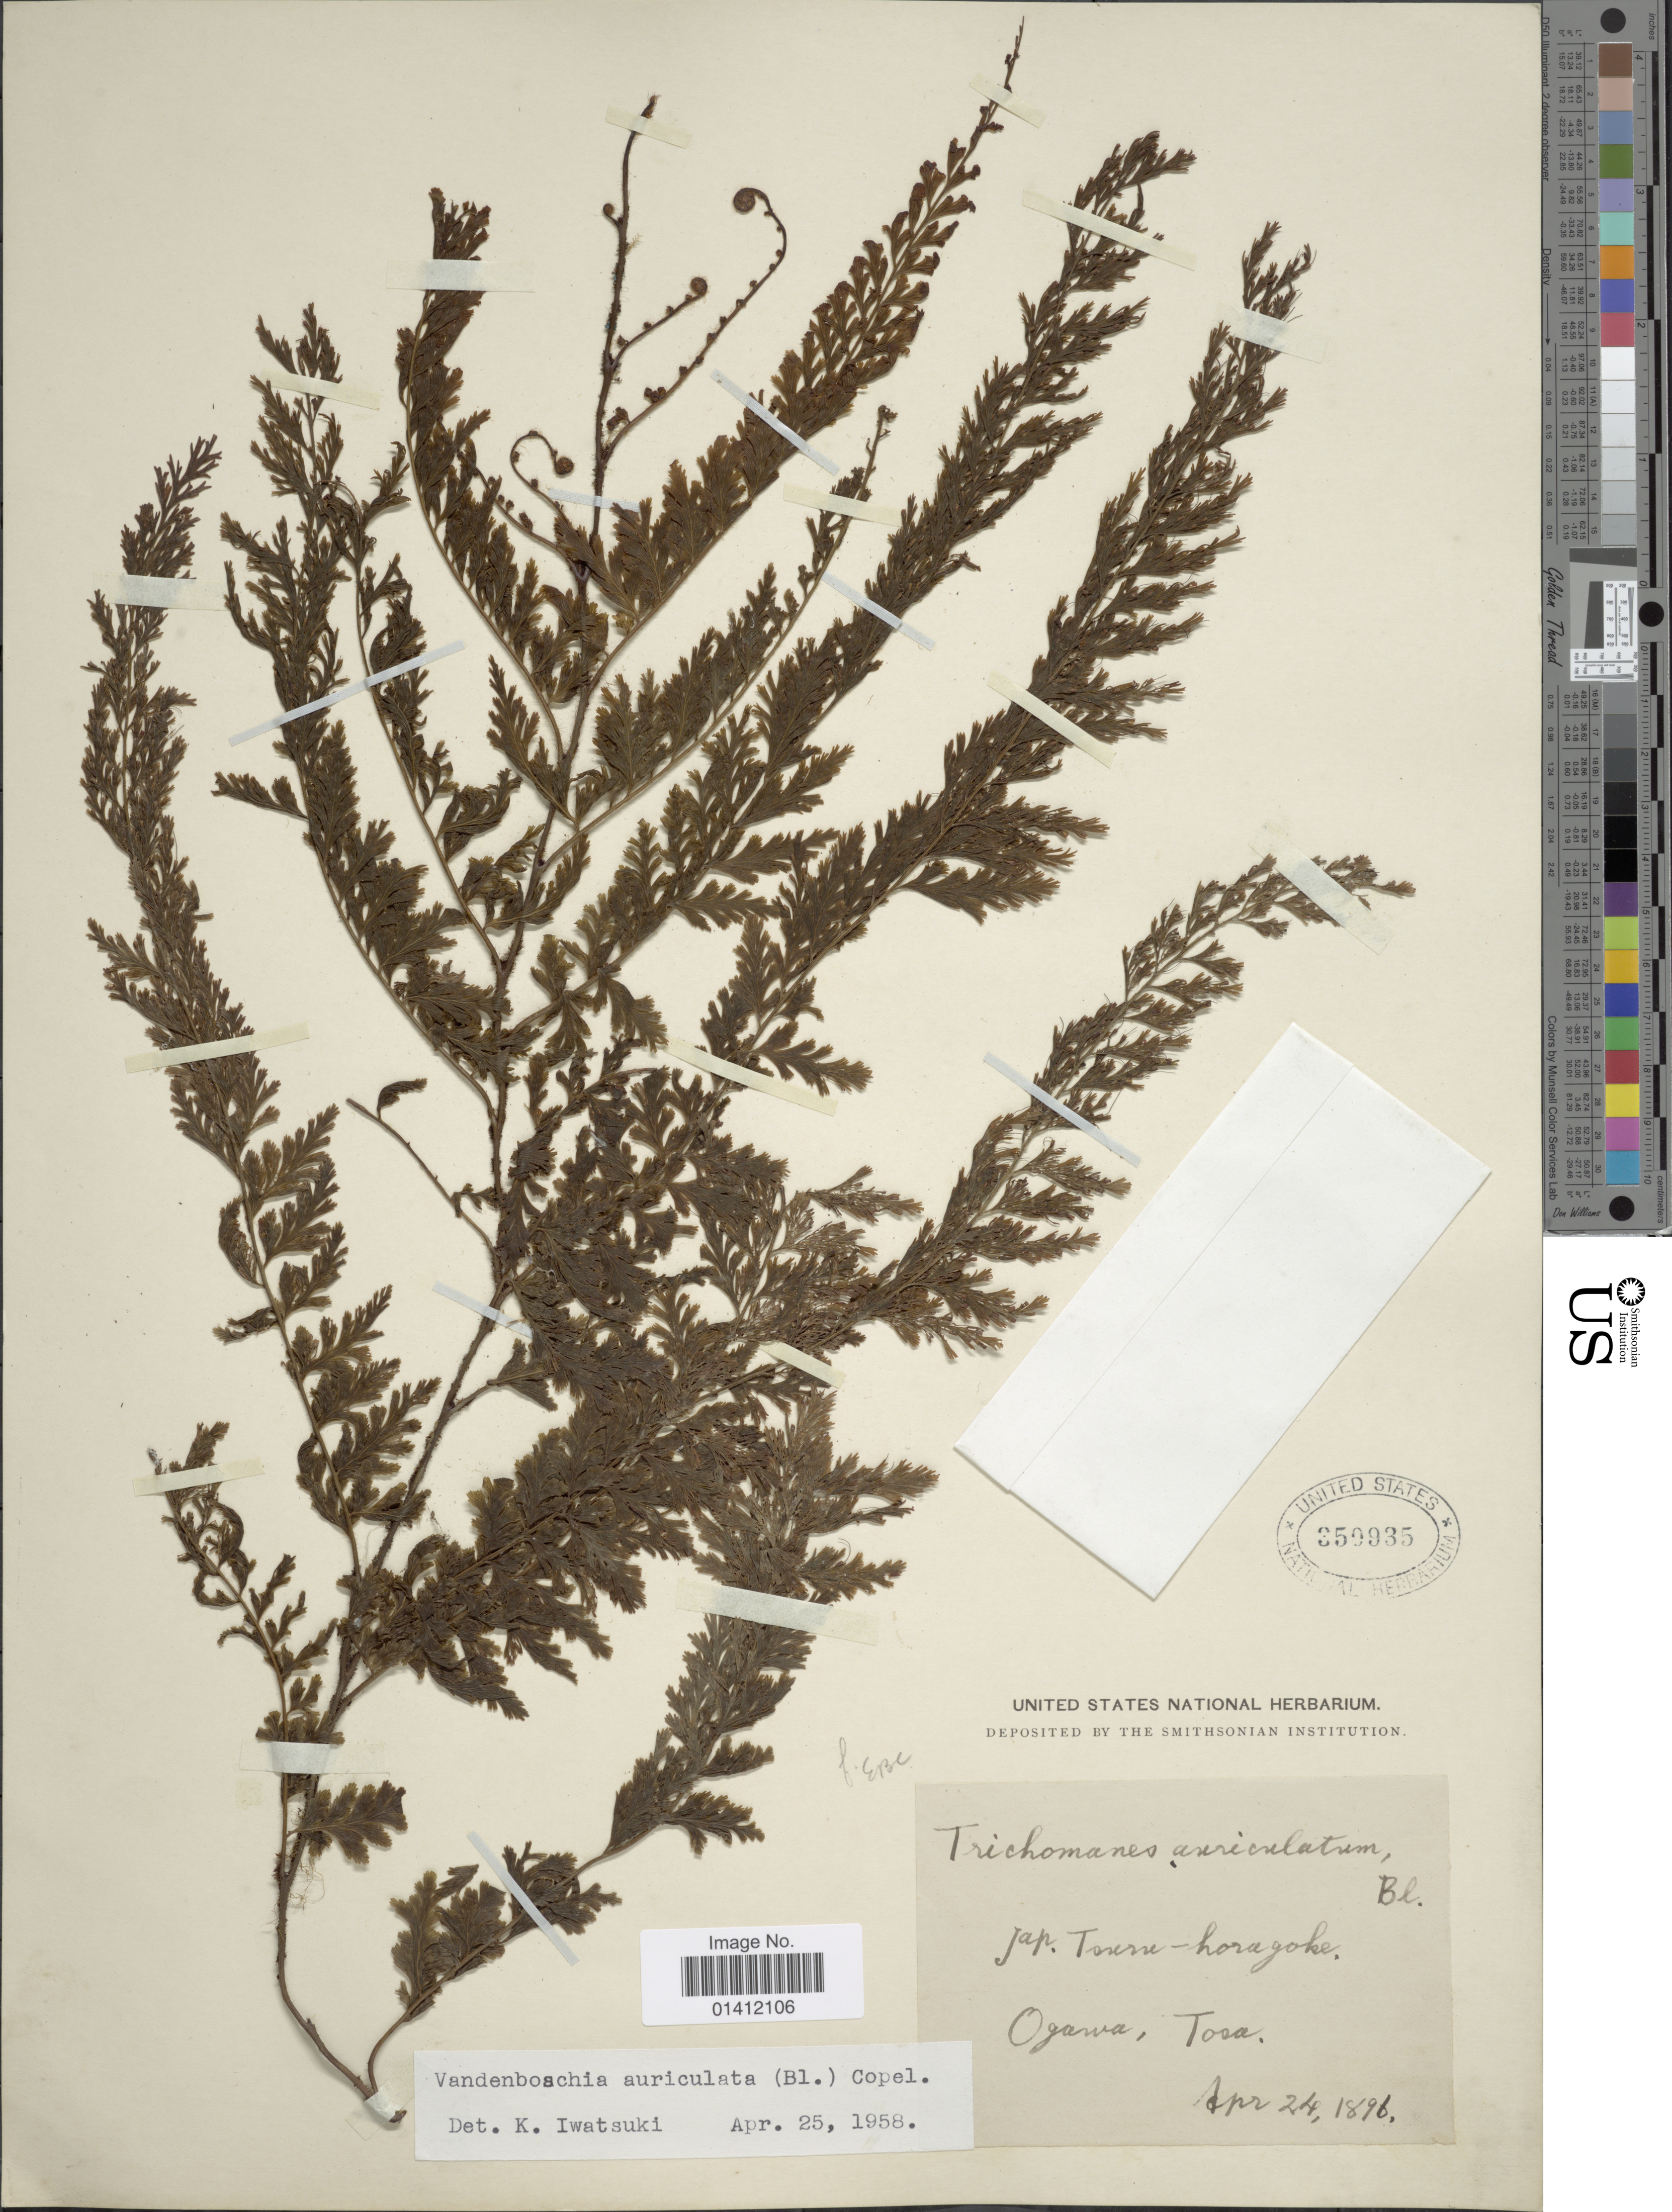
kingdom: Plantae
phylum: Tracheophyta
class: Polypodiopsida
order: Hymenophyllales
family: Hymenophyllaceae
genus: Vandenboschia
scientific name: Vandenboschia auriculata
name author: (Blume) Copel.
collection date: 1896-04-24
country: Japan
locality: Ogawa, Tosa.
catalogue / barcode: US 359935